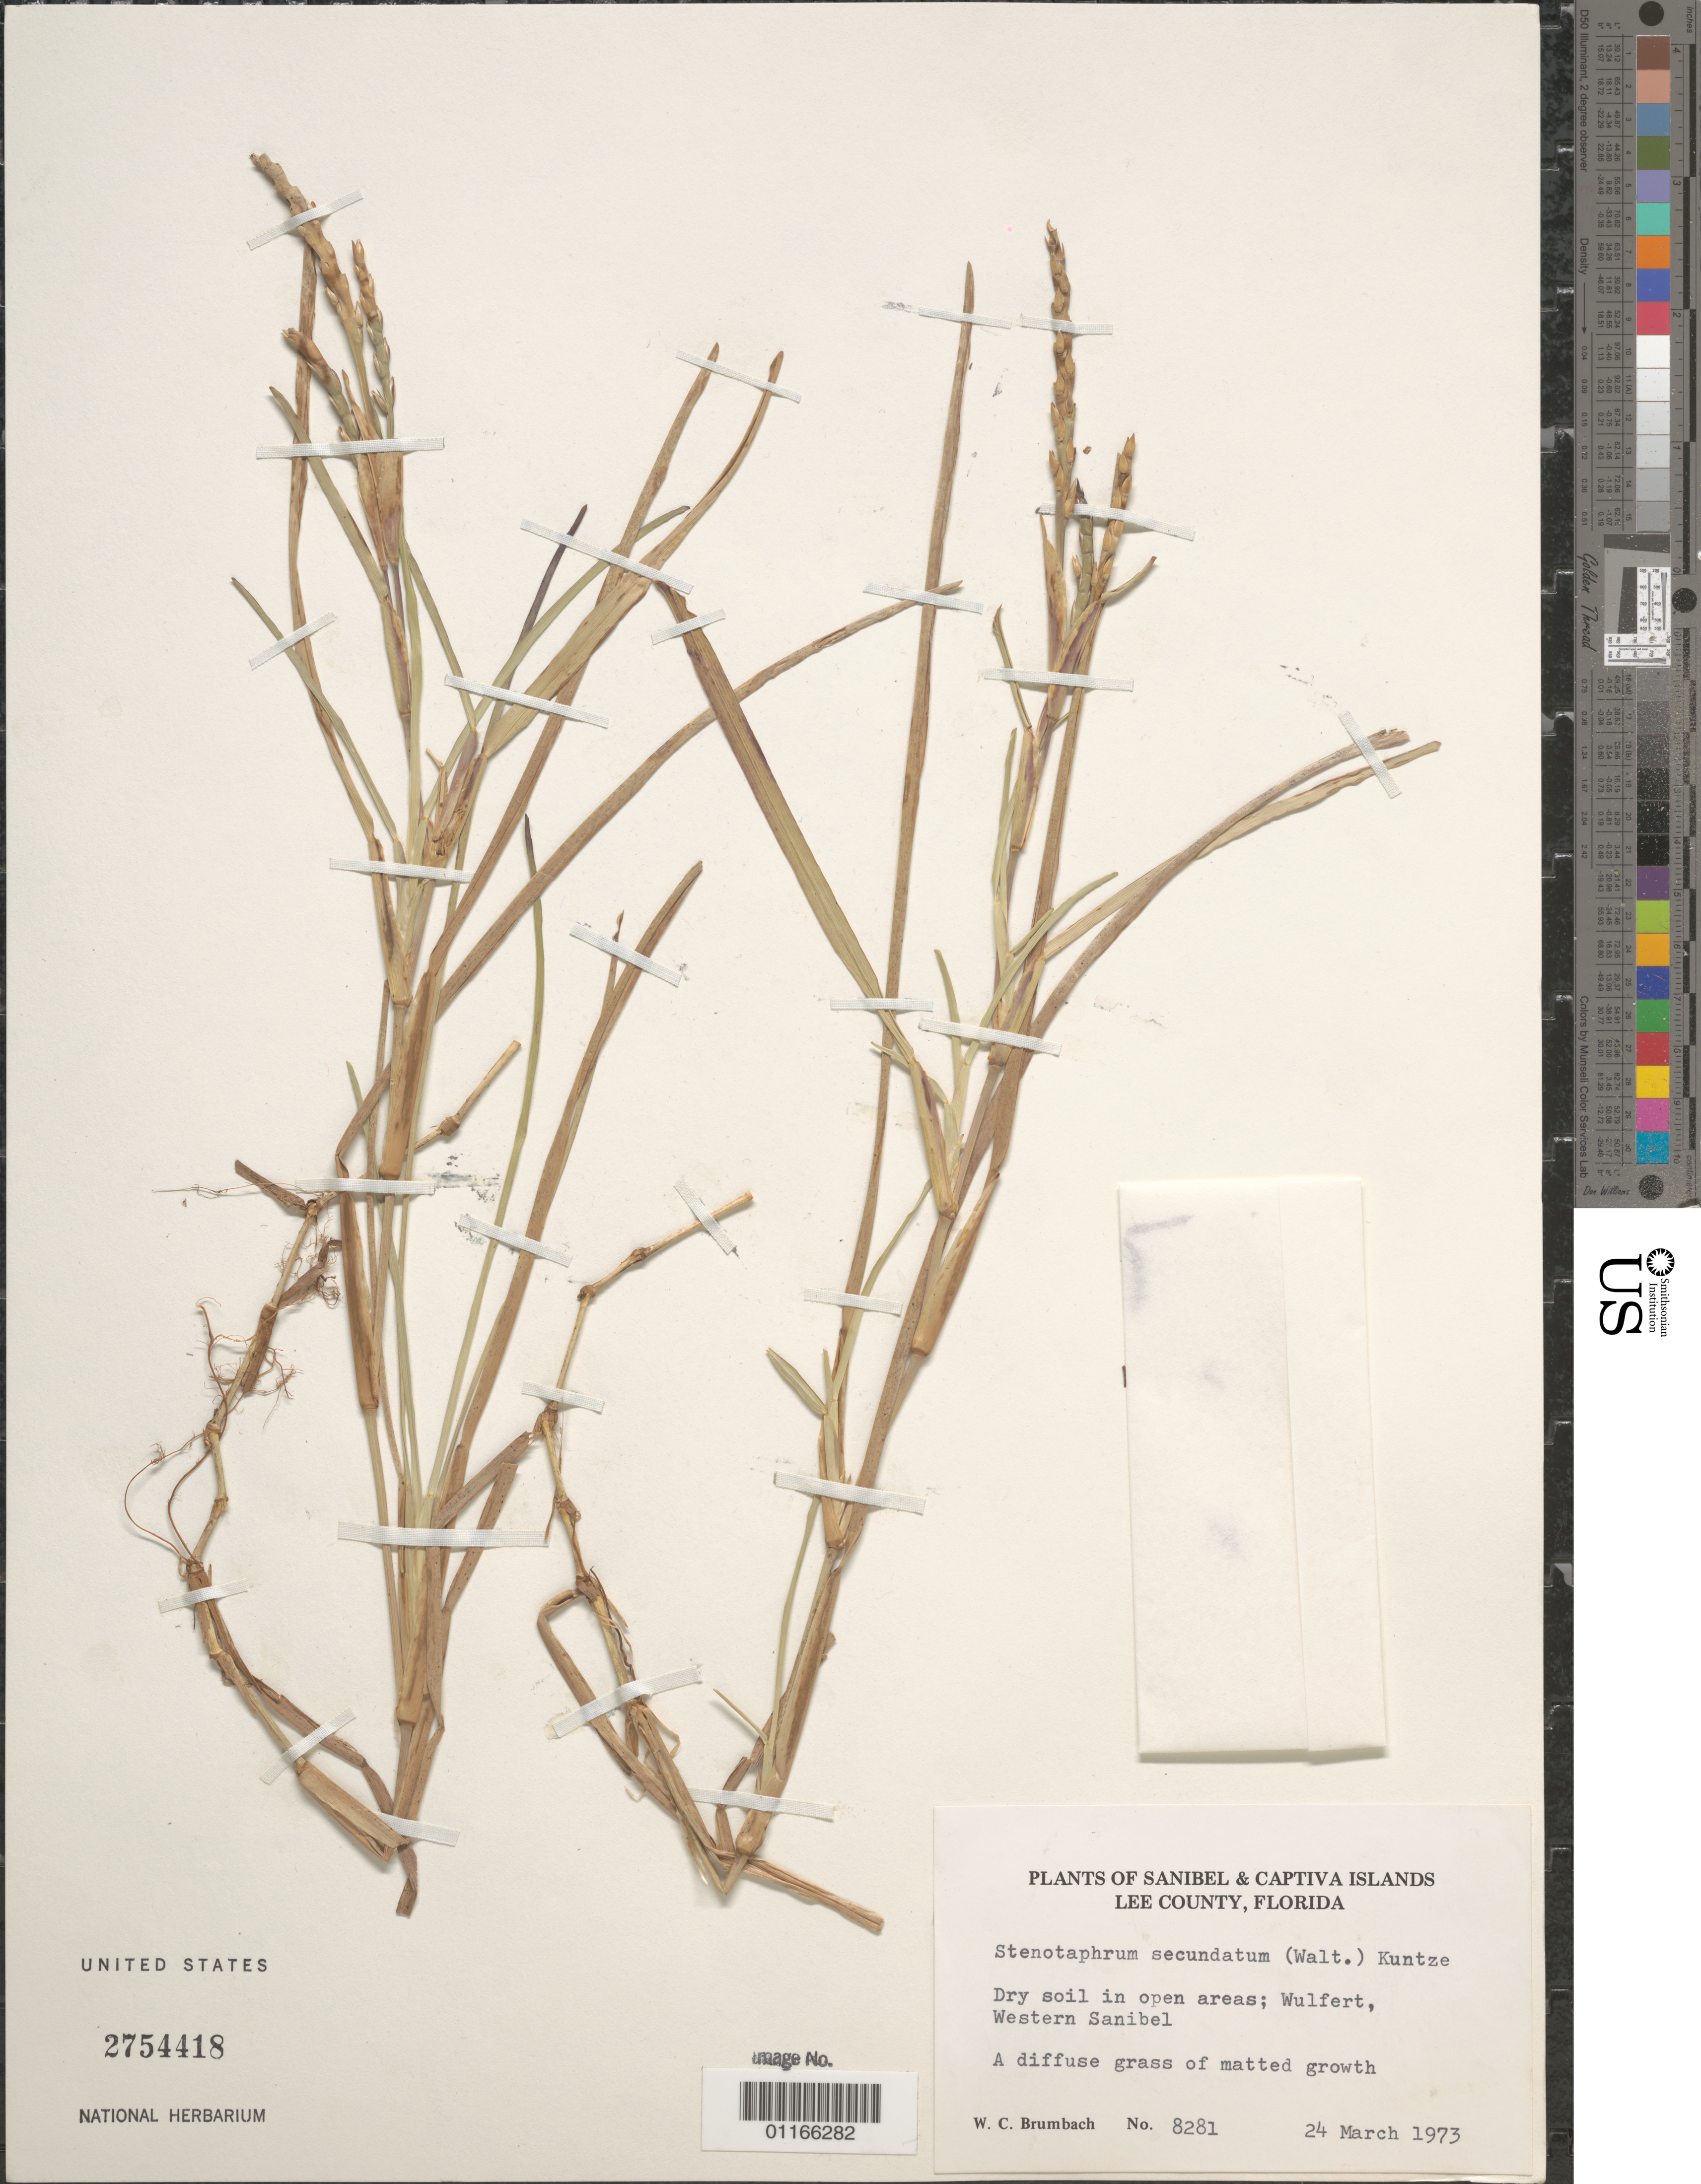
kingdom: Plantae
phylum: Tracheophyta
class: Liliopsida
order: Poales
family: Poaceae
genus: Stenotaphrum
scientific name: Stenotaphrum secundatum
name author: (Walter) Kuntze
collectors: W. C. Brumbach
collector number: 8281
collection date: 1973-03-24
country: United States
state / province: Florida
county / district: Lee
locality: Wulfert, Western Sanibel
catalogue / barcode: US 2754418